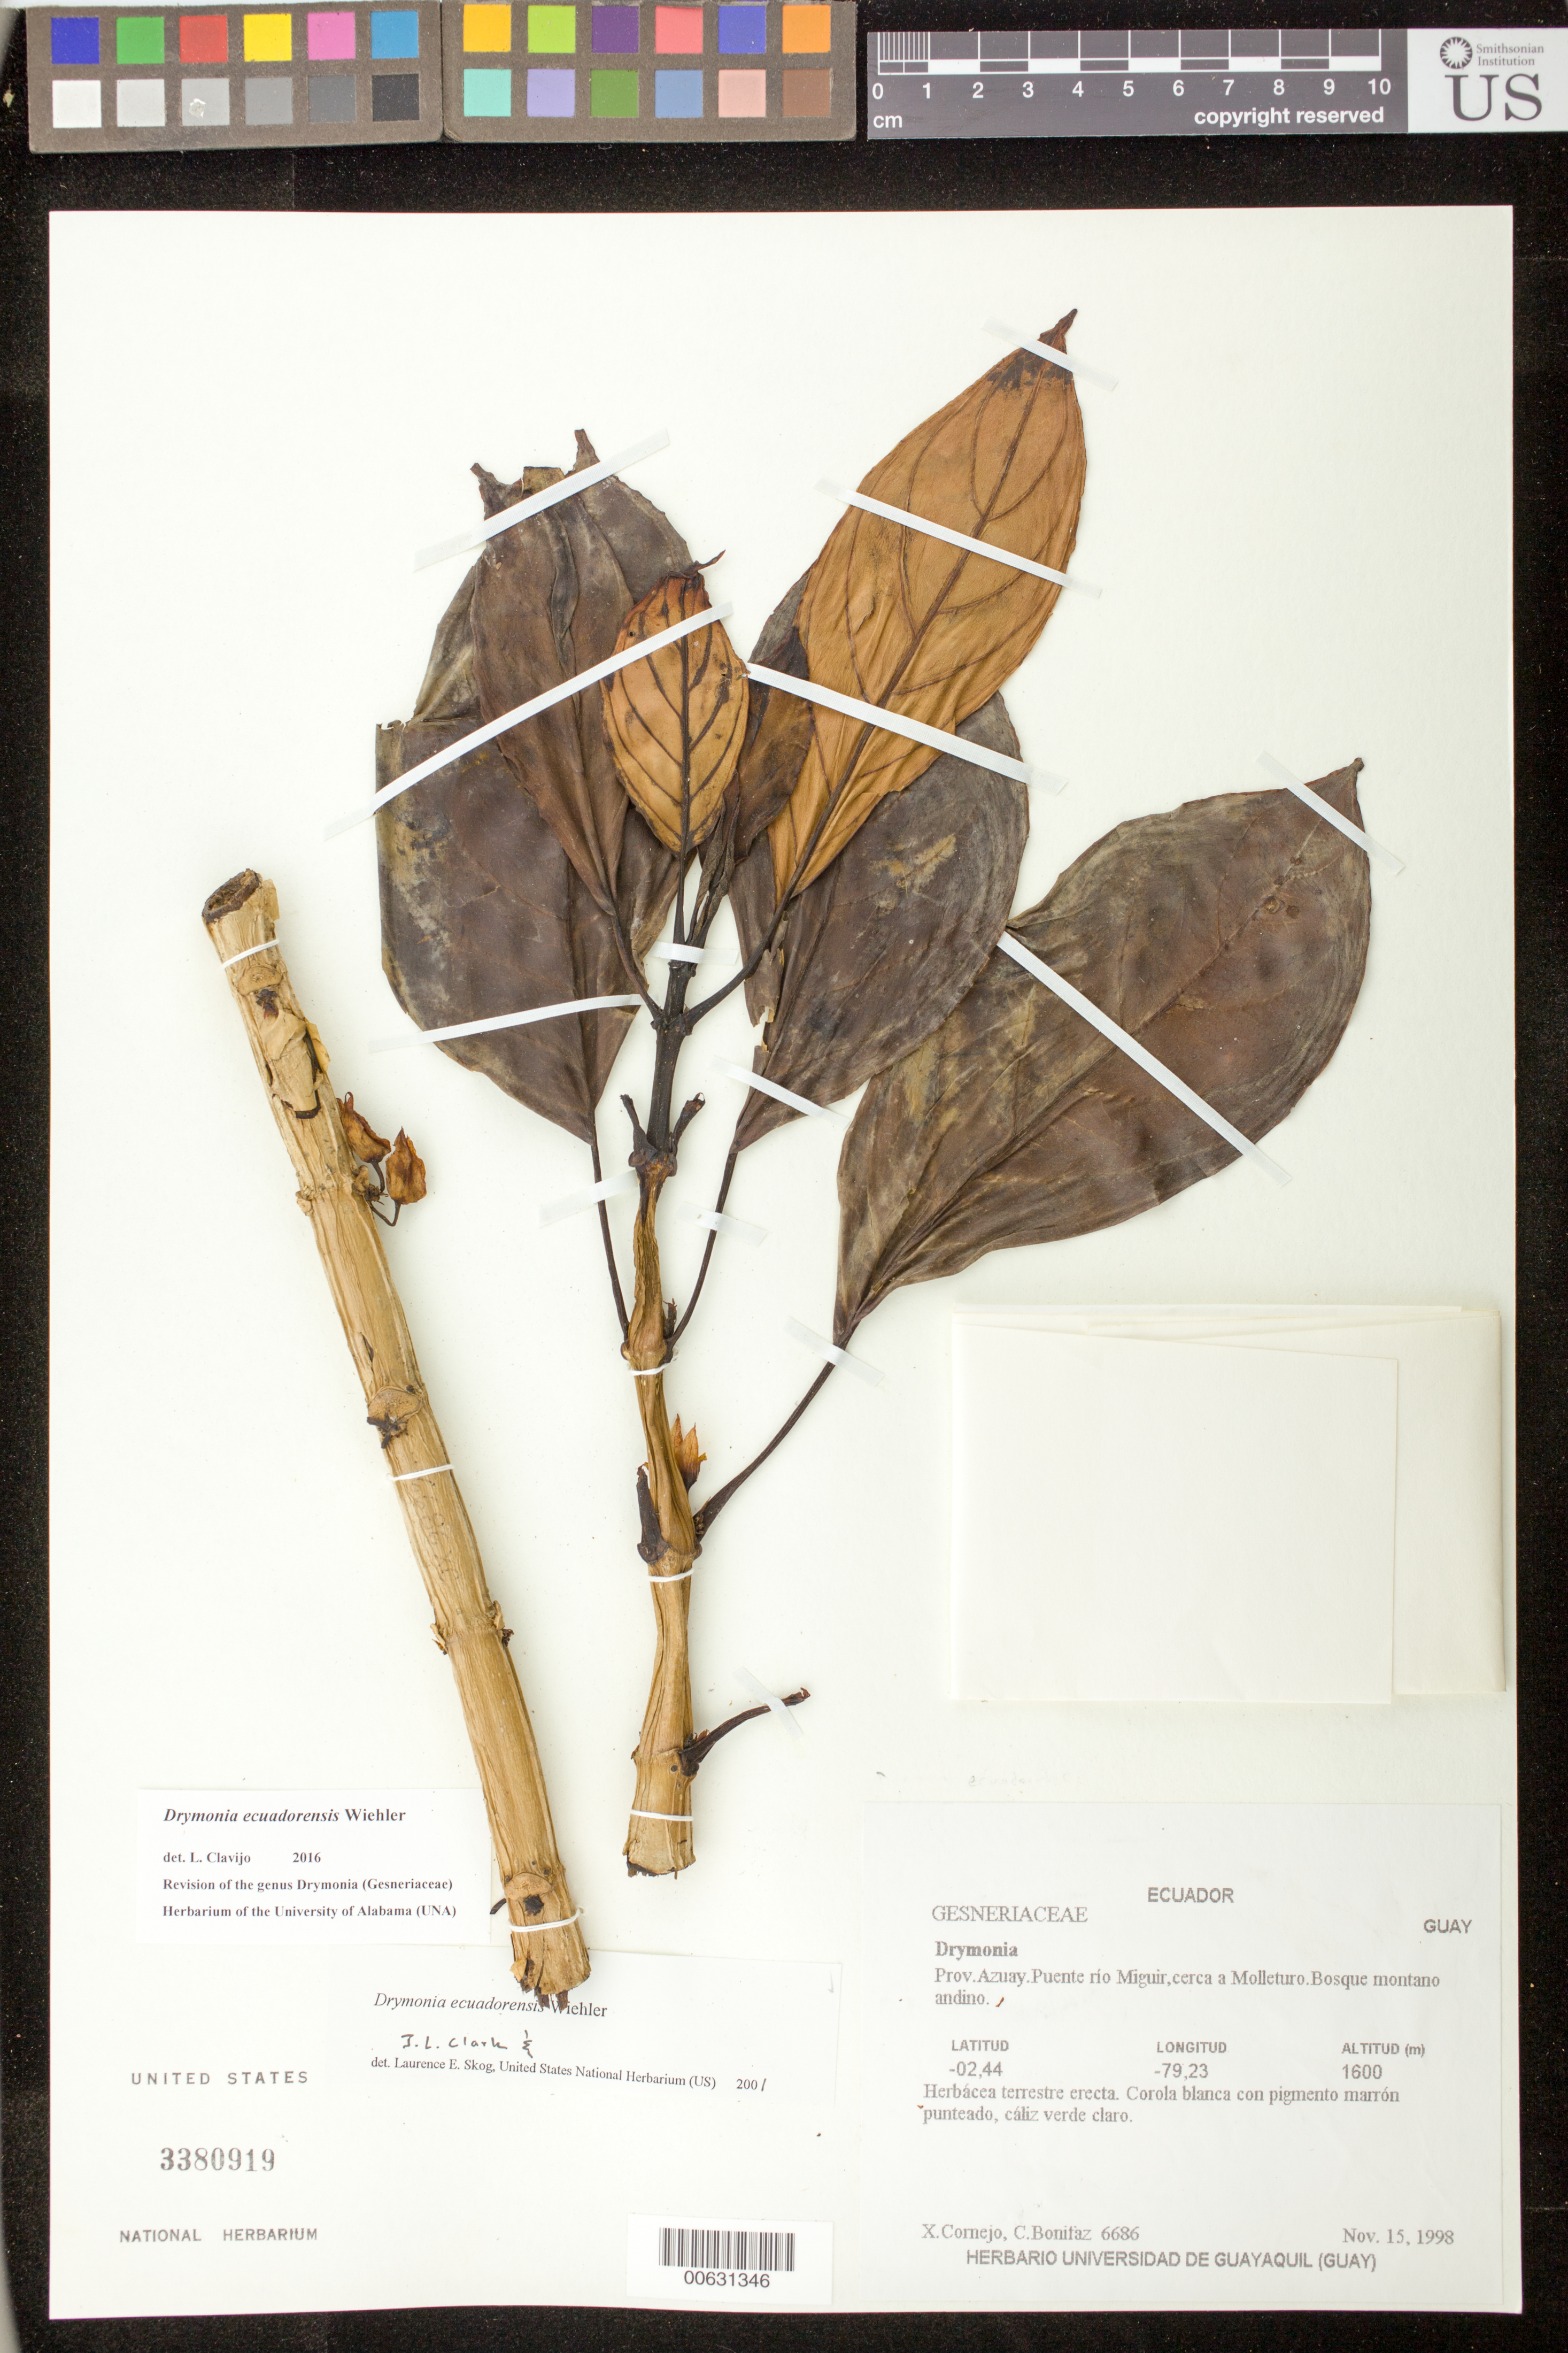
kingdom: Plantae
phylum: Tracheophyta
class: Magnoliopsida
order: Lamiales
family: Gesneriaceae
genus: Drymonia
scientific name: Drymonia ecuadorensis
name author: Wiehler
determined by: Clark, J. L.; Skog, Laurence E.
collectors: X. F. Cornejo & C. Bonifaz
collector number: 6686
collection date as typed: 15 Nov 1998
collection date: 1998-11-15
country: Ecuador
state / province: Azuay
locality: Puente río Miguir, cerca a Molleturo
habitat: Bosque montano andino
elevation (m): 1600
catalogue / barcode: US 3380919